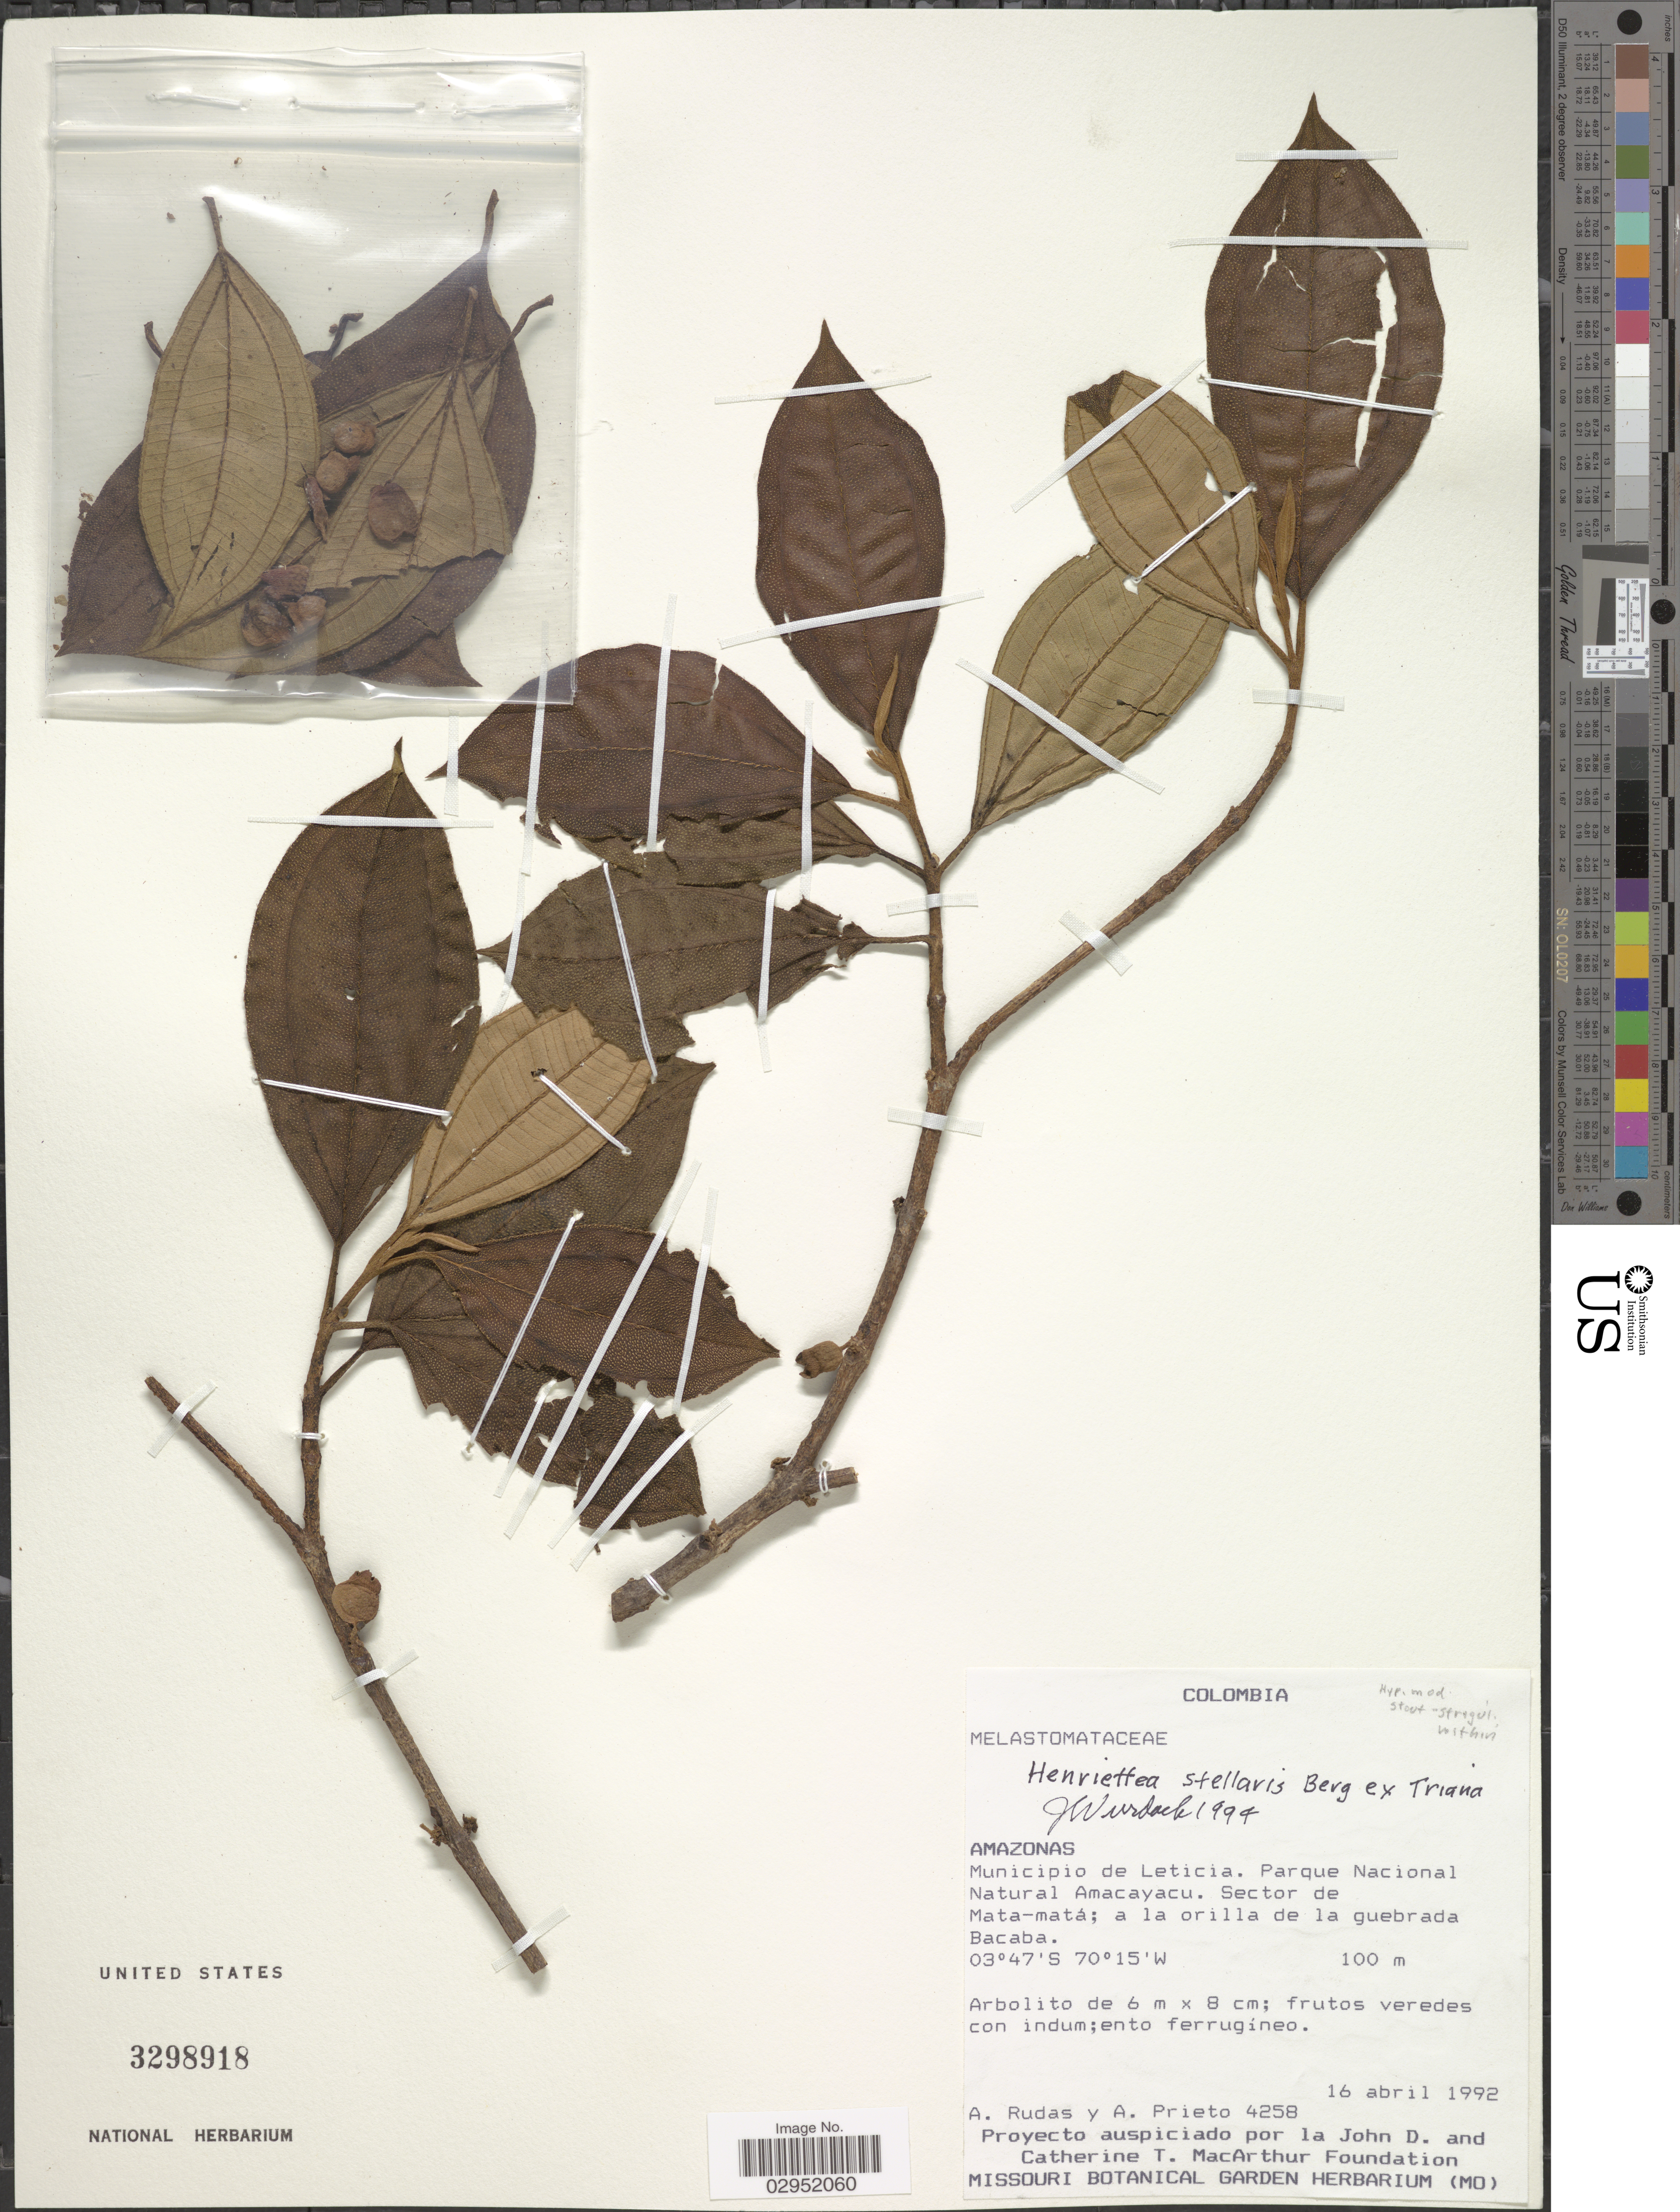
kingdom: Plantae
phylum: Tracheophyta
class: Magnoliopsida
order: Myrtales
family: Melastomataceae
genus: Henriettea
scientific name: Henriettea stellaris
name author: O. Berg ex Triana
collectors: A. Rudas & A. Prieto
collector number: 4258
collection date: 1992-04-16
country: Colombia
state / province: Amazônas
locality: Municipio de Leticia. Parque Nacional Natural Amacayacu. Sector de Mata-matá; a la orilla de la guebrada Bacaba.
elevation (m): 100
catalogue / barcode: US 3298918